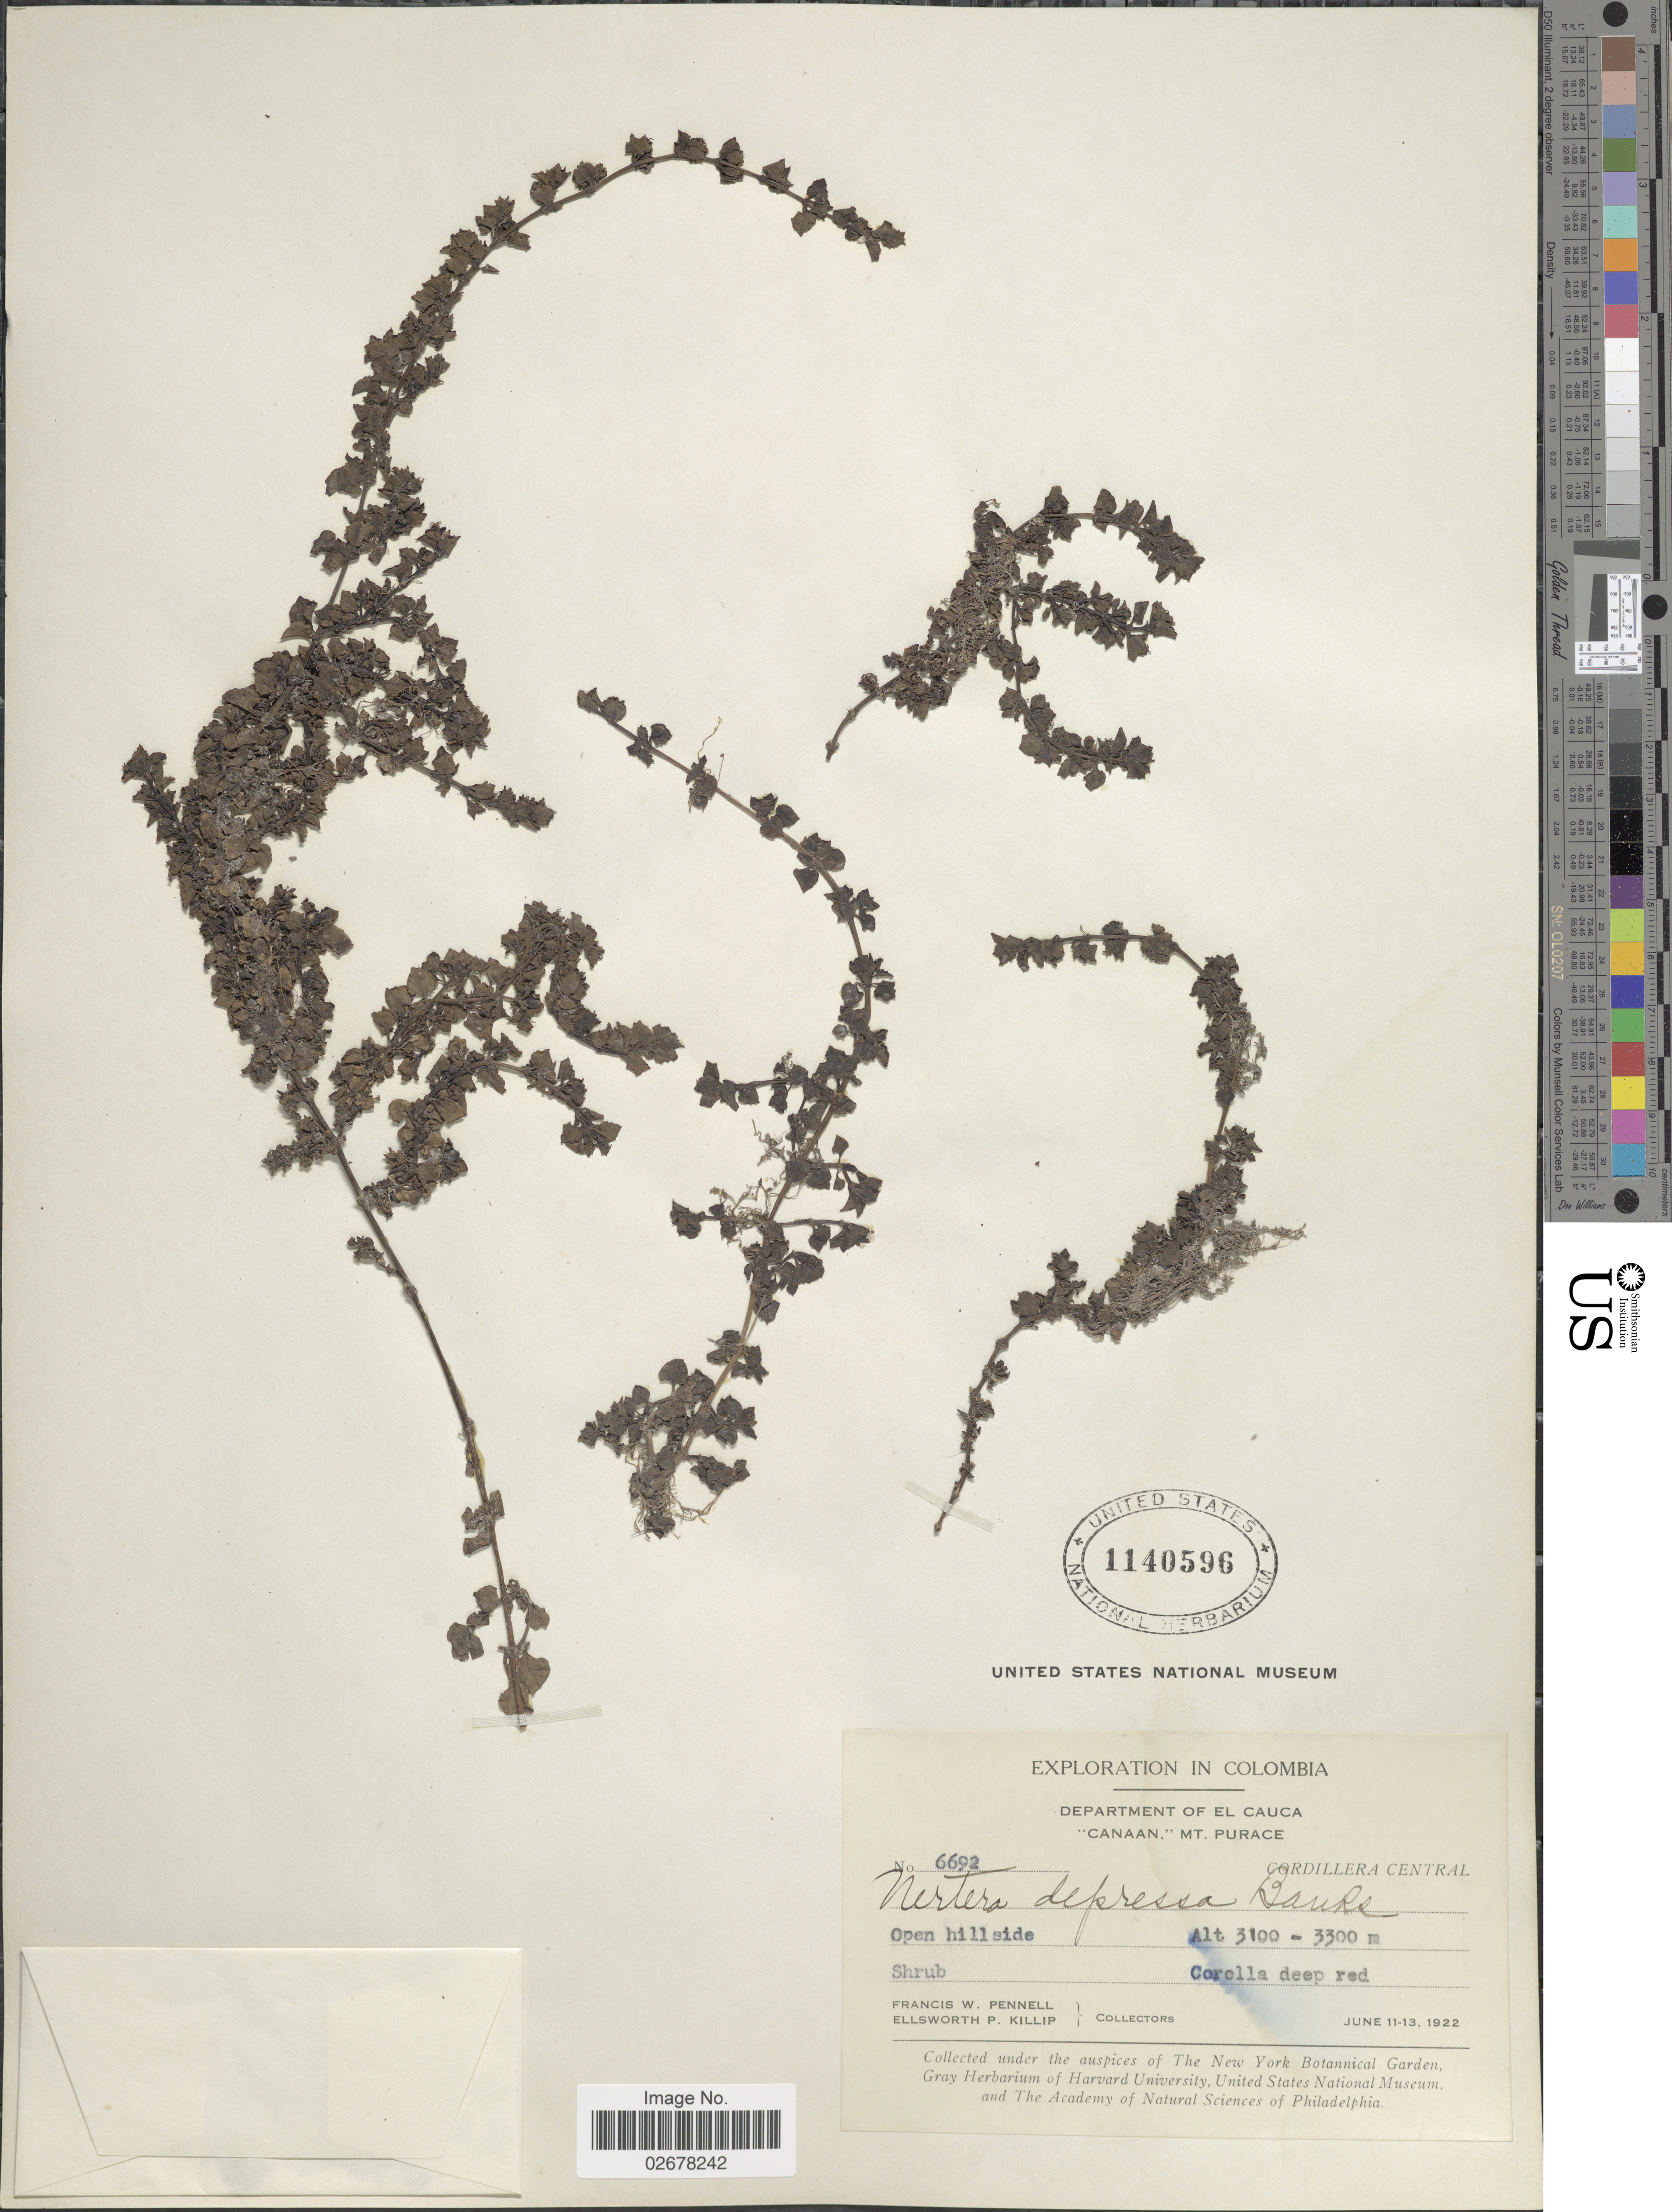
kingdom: Plantae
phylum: Tracheophyta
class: Magnoliopsida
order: Gentianales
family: Rubiaceae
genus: Nertera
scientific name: Nertera depressa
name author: Banks & Sol. ex Gaertn.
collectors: F. W. Pennell & E. P. Killip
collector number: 6692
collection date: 1922-06-11/1922-06-13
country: Colombia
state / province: Cauca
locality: Canaan,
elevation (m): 3100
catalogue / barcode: US 1140596